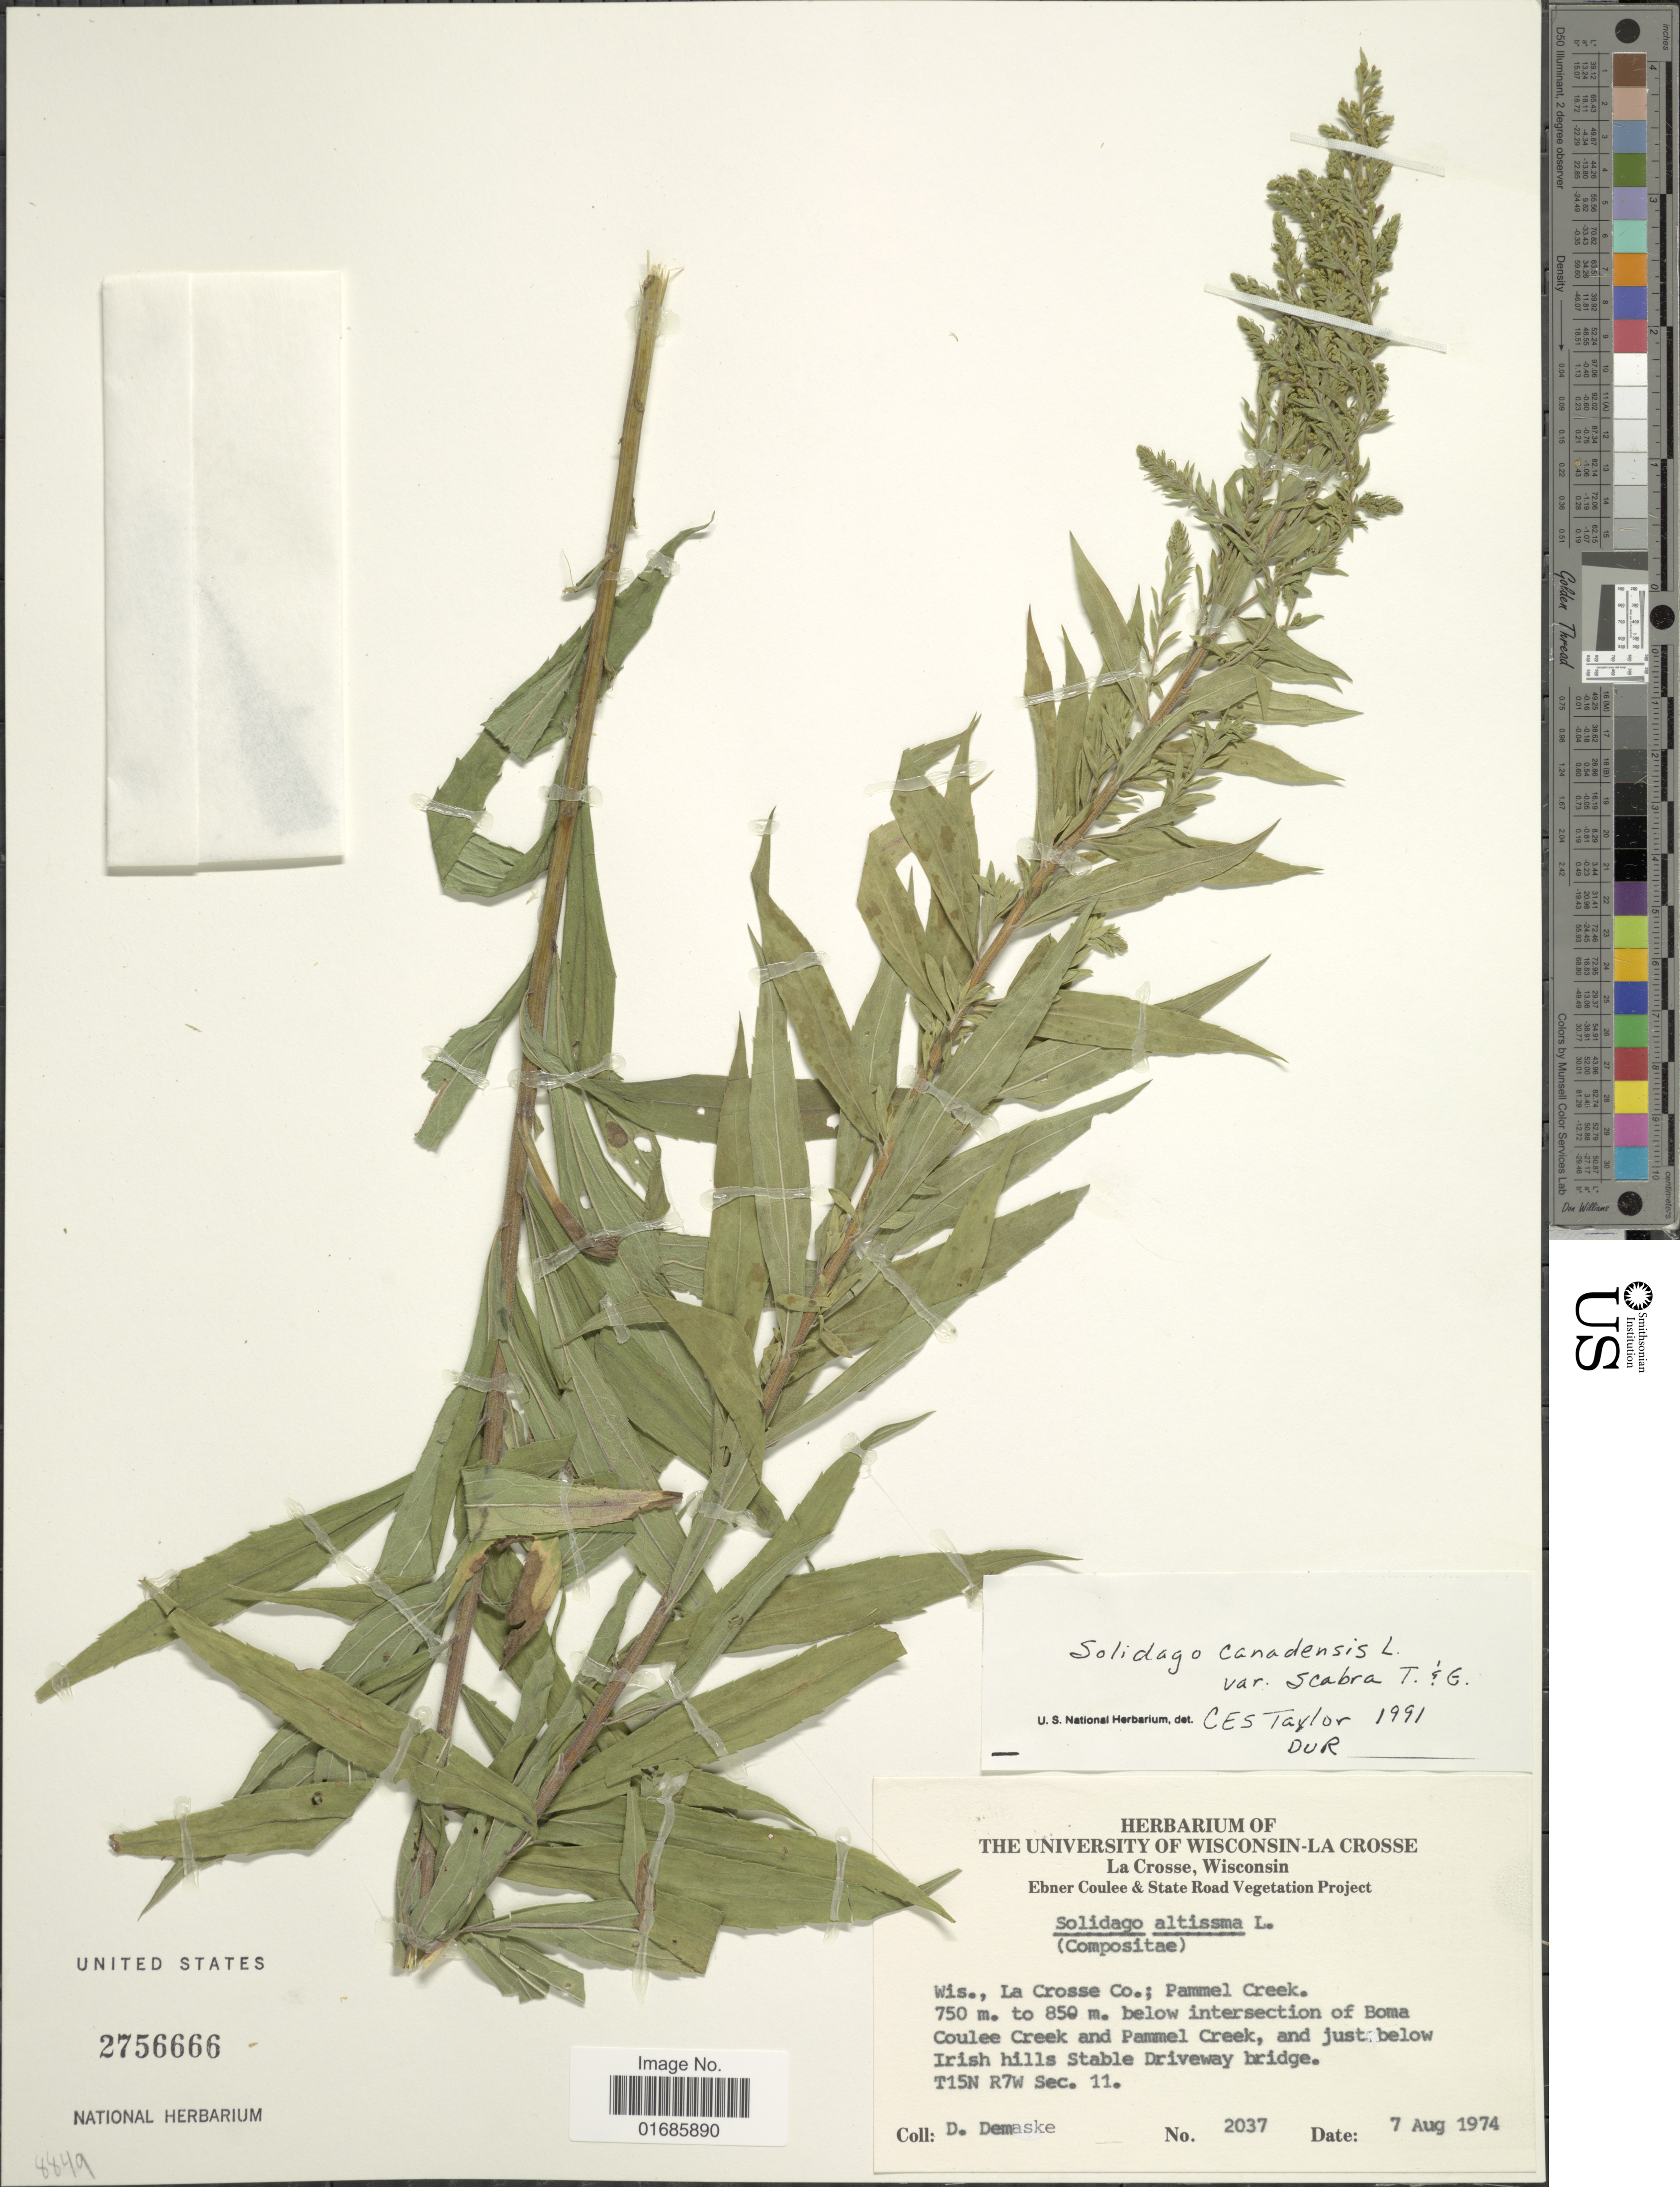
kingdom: Plantae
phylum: Tracheophyta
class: Magnoliopsida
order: Asterales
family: Asteraceae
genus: Solidago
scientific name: Solidago canadensis var. scabra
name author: (Muhl. ex Willd.) Torr. & A. Gray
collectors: D. Demaske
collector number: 2037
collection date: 1974-08-07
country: United States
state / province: Wisconsin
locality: Wis., La Crosse Co., Pammel Creek, below intersection of Boma Coulee Creek and Pammel Creek, and just below Irish hills Stable Driveway bridge, T15N R7W Sec. 11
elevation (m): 750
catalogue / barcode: US 2756666